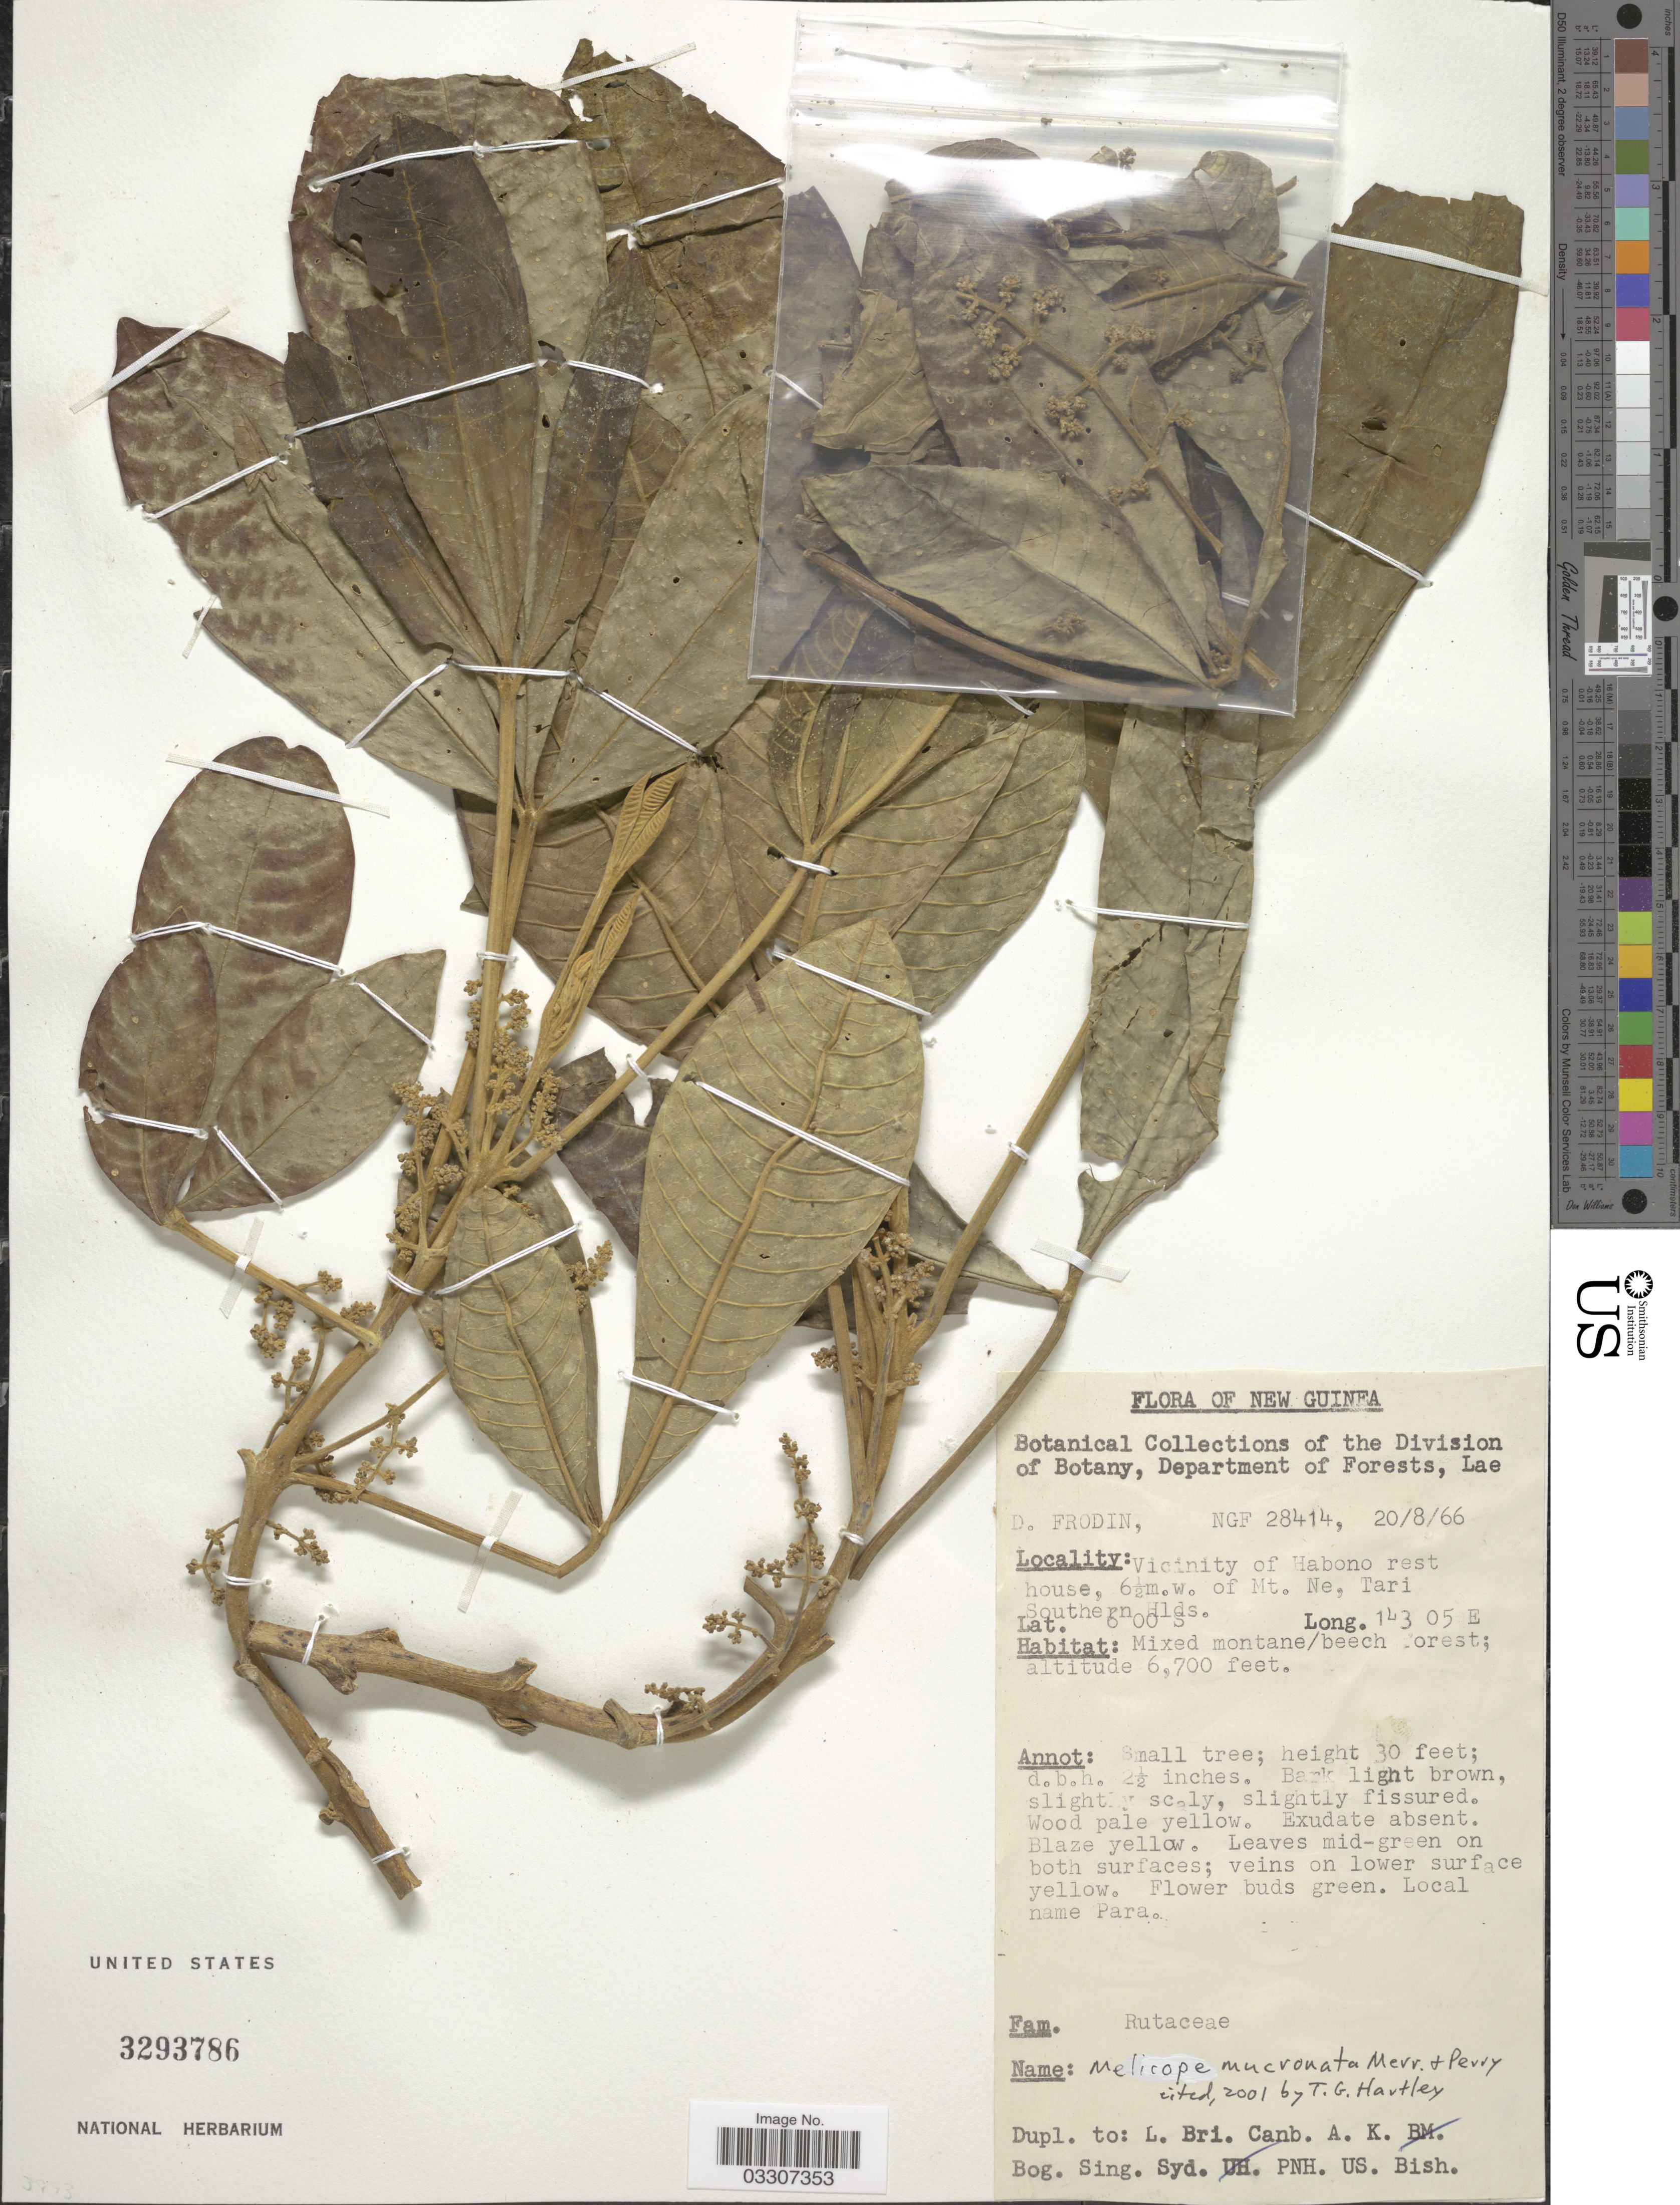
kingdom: Plantae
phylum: Tracheophyta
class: Magnoliopsida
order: Sapindales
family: Rutaceae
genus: Melicope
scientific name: Melicope mucronata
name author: Merr. & L.M. Perry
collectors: D. G. Frodin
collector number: NGF 28414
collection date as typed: Transcribed d/m/y: 20/8/66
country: Papua New Guinea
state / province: Southern Highlands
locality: New Guinea. Vicinity of Habono rest house, 6½ m. w. of Mt. Ne, Tari Southern Hlds.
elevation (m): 2042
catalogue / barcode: US 3293786